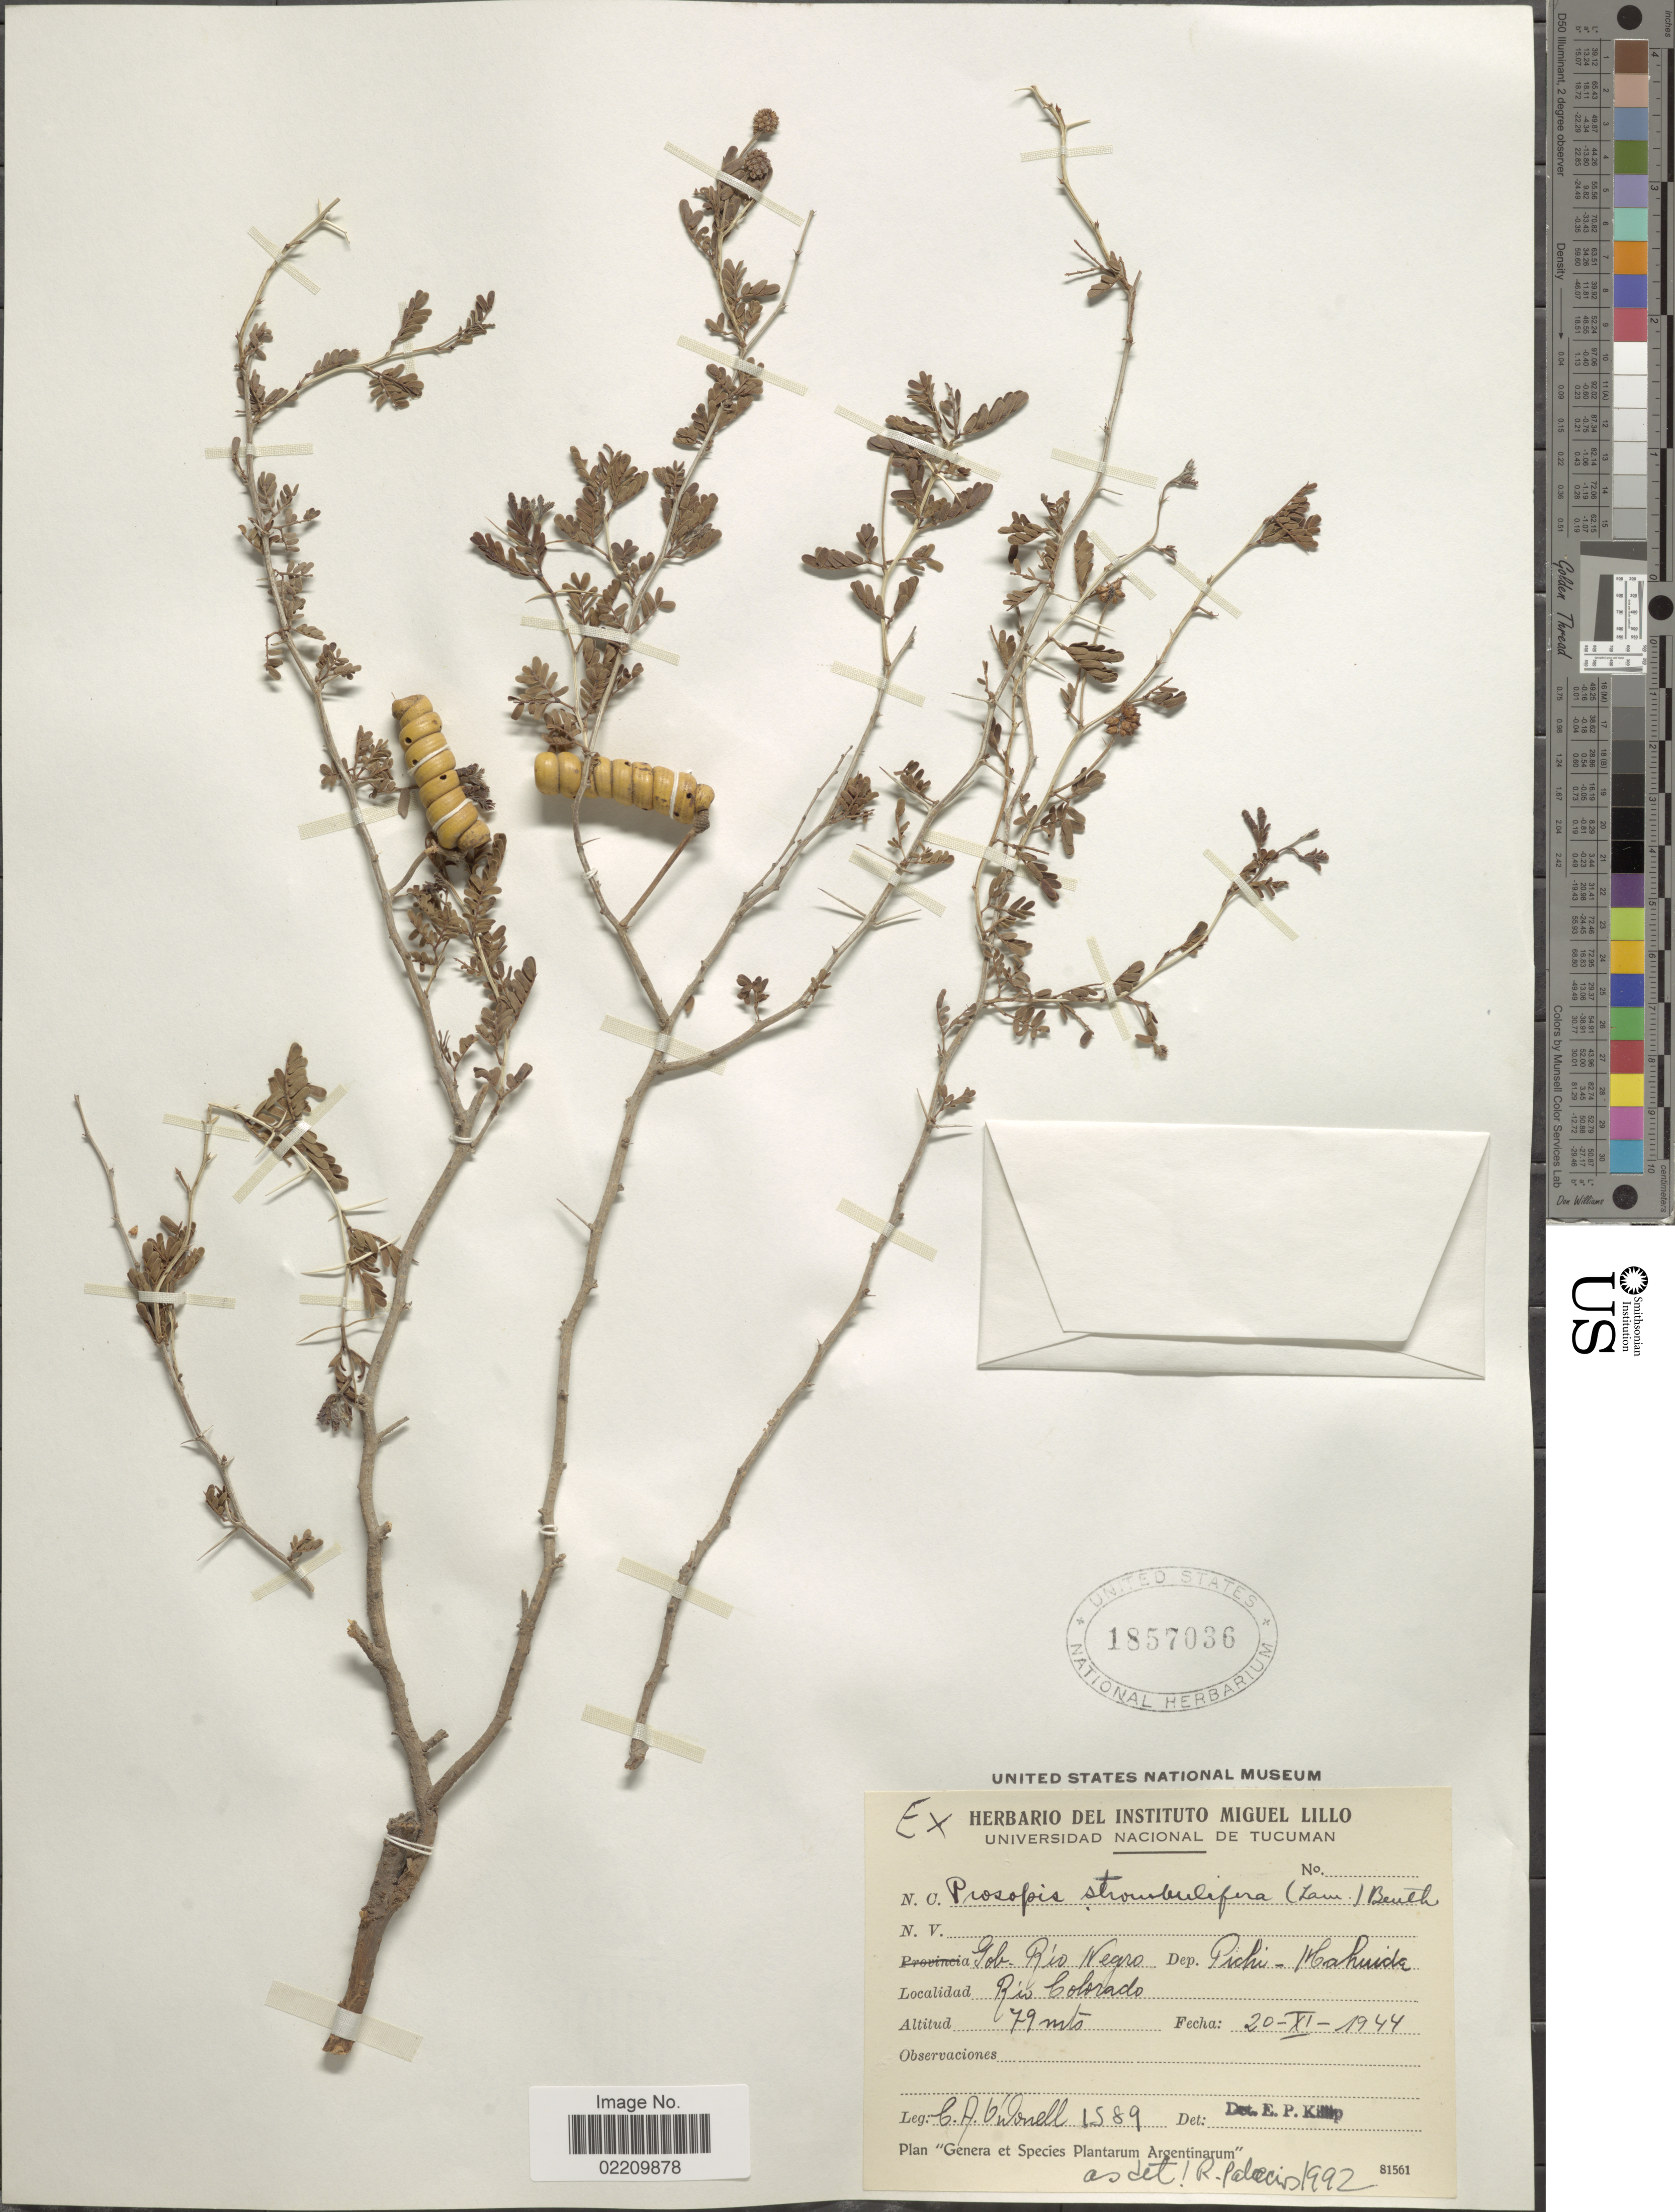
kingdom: Plantae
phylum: Tracheophyta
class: Magnoliopsida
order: Fabales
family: Fabaceae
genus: Strombocarpa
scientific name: Strombocarpa strombulifera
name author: (Lam.) A. Gray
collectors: C. O'Donell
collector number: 1589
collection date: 1944-11-20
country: Argentina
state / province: Rio Negro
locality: Dep. Pichi Mahuida, Rio Colorado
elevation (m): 79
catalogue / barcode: US 1857036